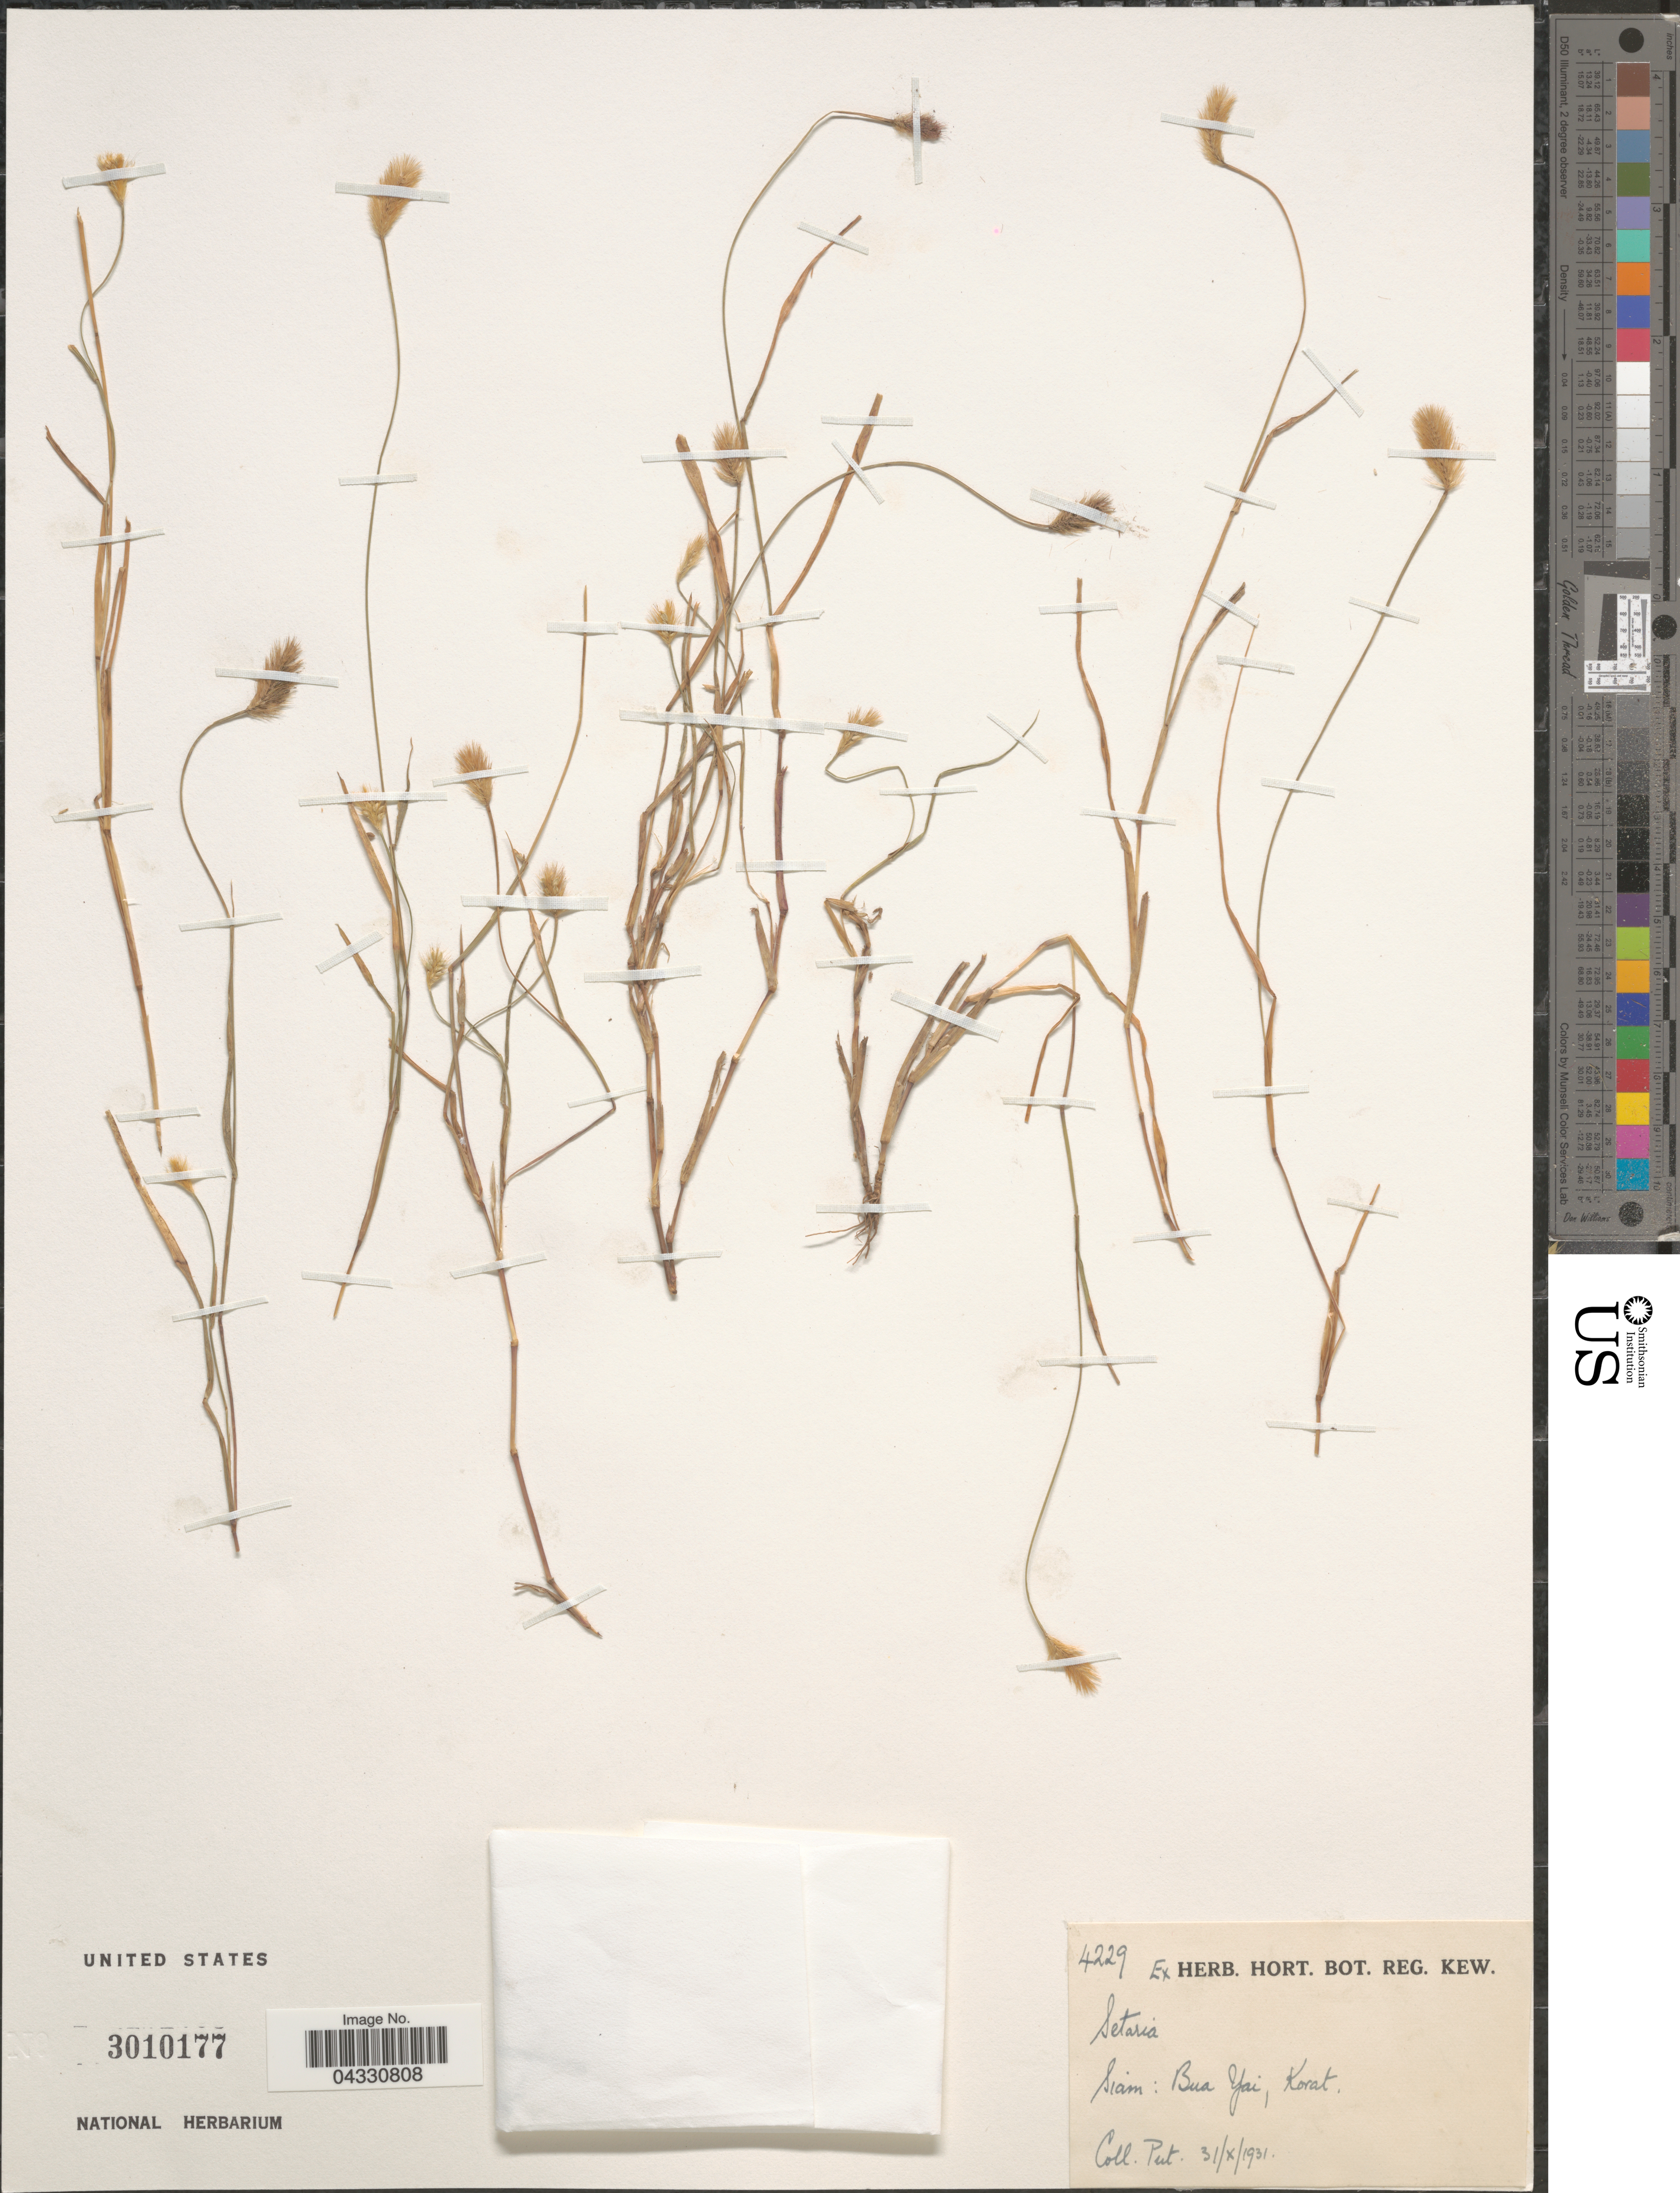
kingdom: Plantae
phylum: Tracheophyta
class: Liliopsida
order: Poales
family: Poaceae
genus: Setaria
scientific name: Setaria sp.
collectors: -. Put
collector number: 4229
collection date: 1931-10-31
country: Thailand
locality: Siam: Bua Yai, Korat.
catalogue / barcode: US 3010177